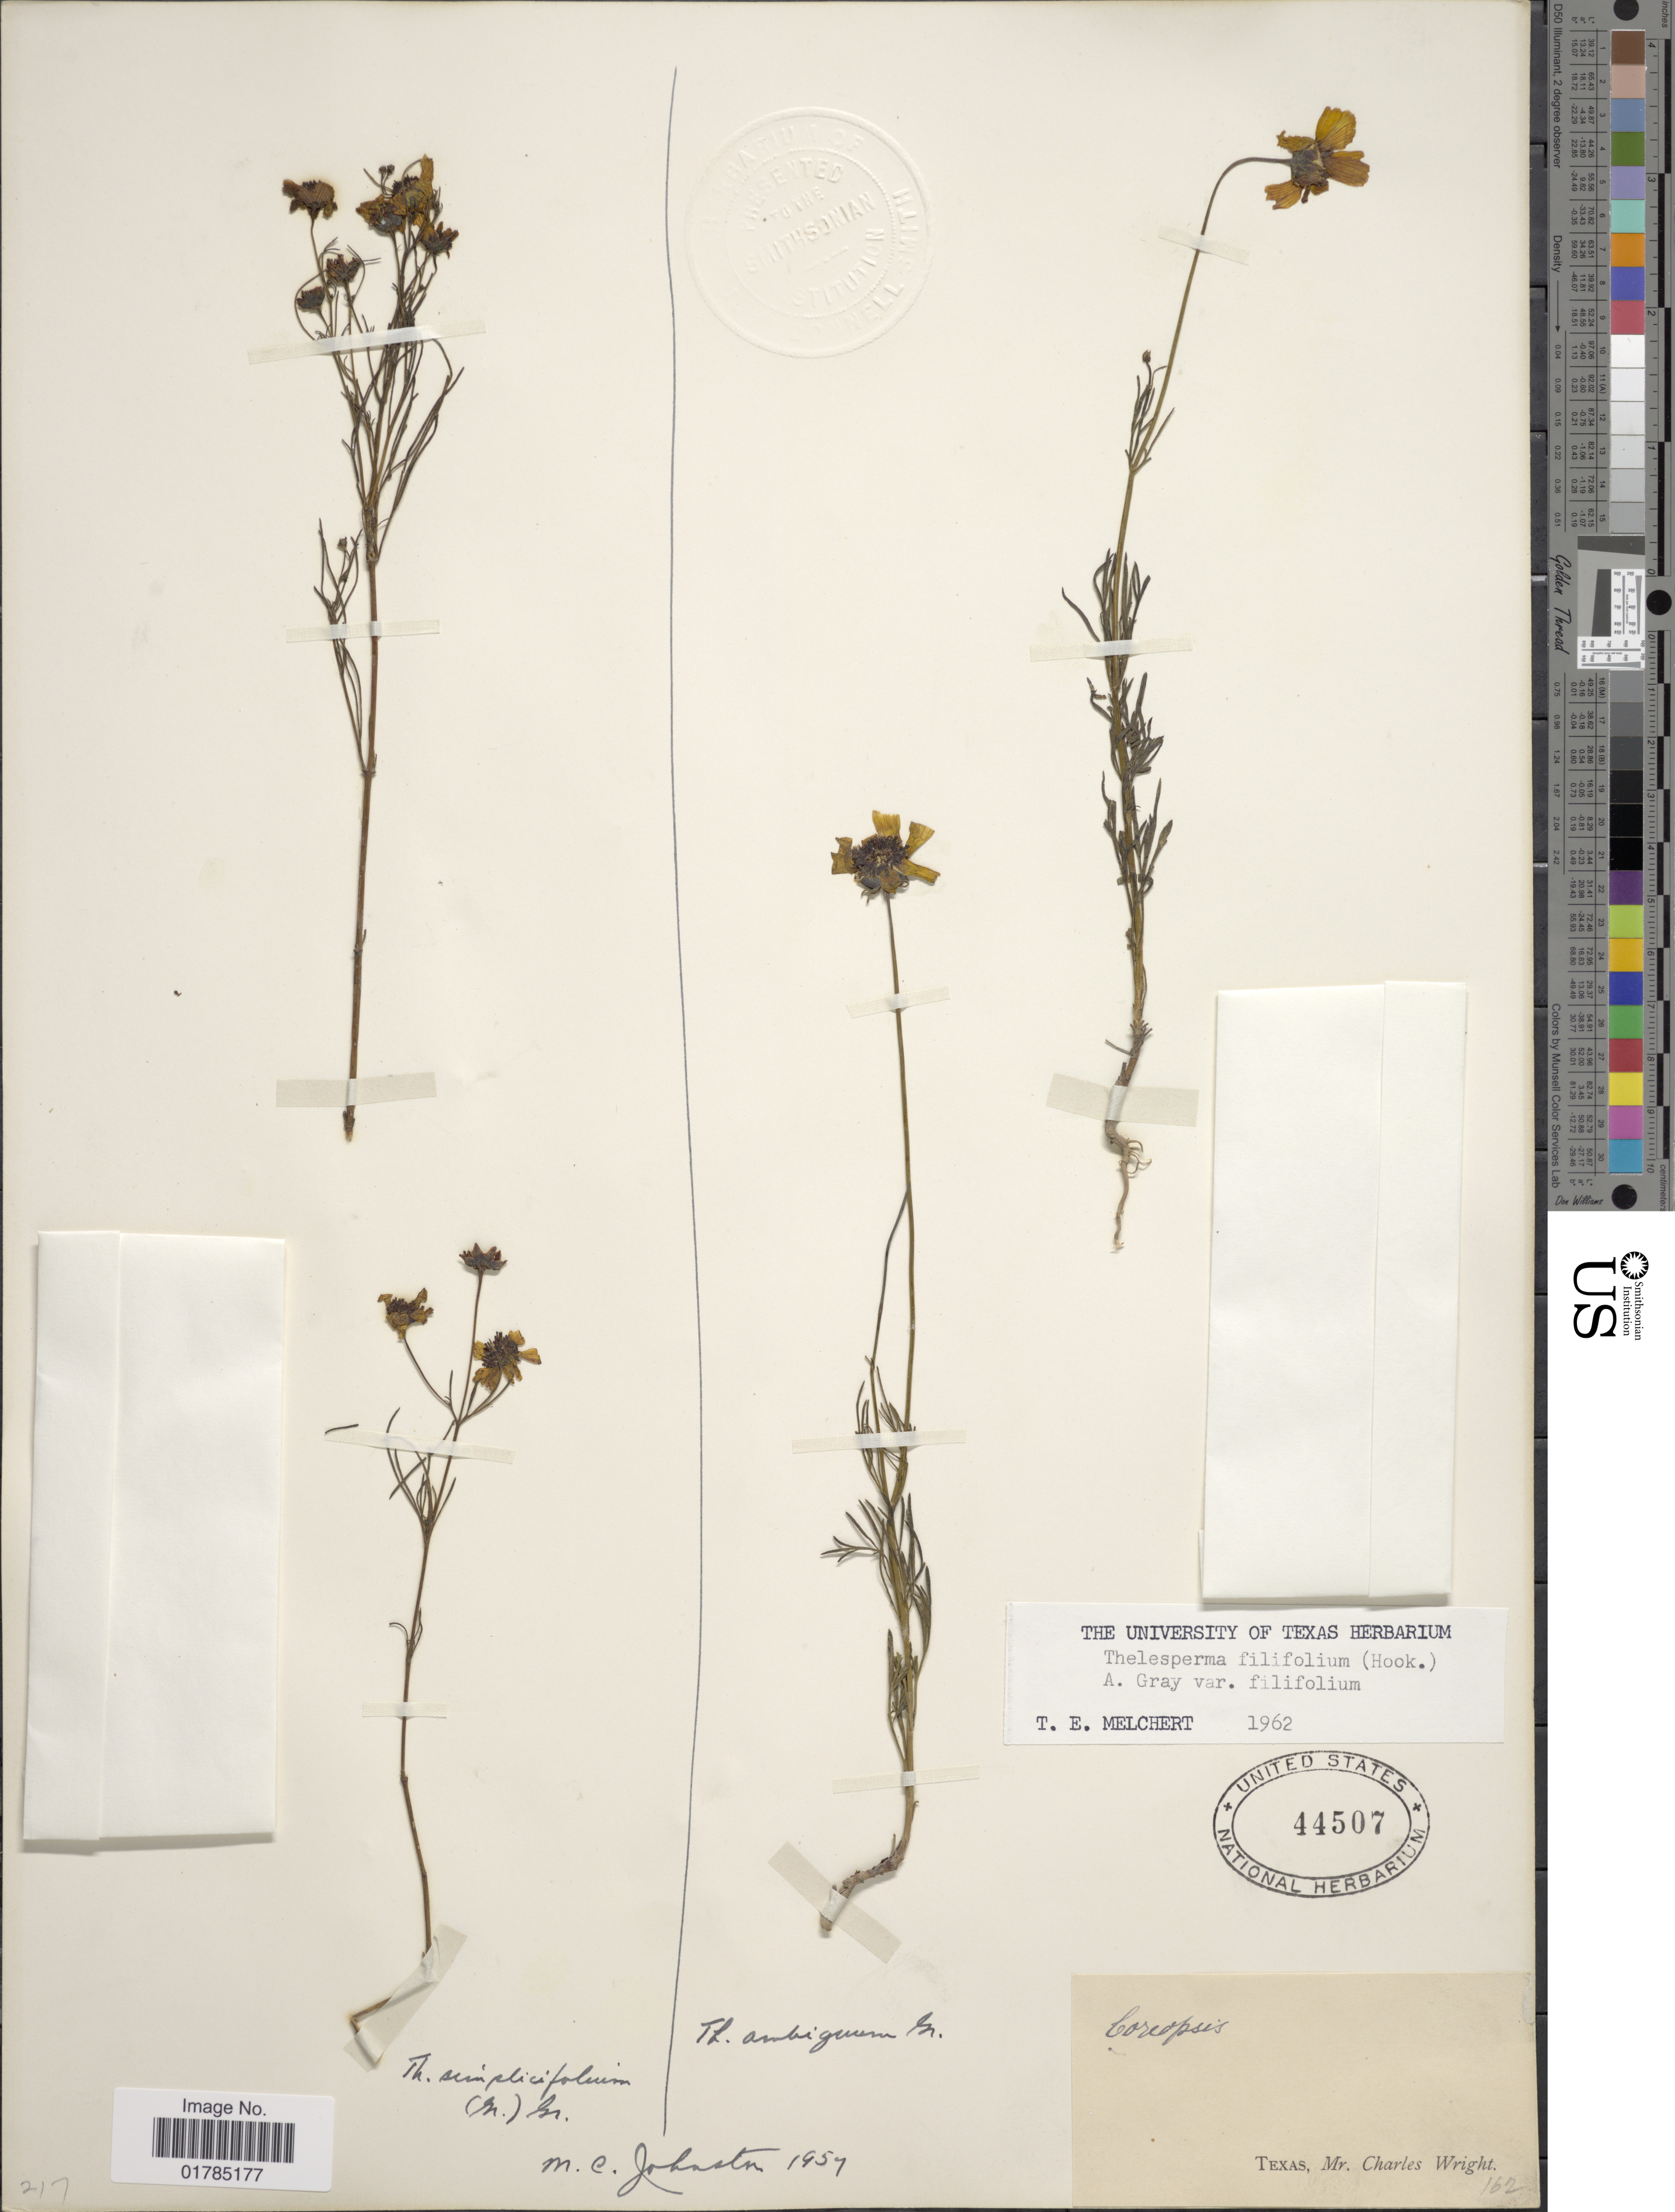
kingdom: Plantae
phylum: Tracheophyta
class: Magnoliopsida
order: Asterales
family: Asteraceae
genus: Thelesperma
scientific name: Thelesperma filifolium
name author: (Hook.) A. Gray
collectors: C. Wright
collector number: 162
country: United States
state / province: Texas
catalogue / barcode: US 44507